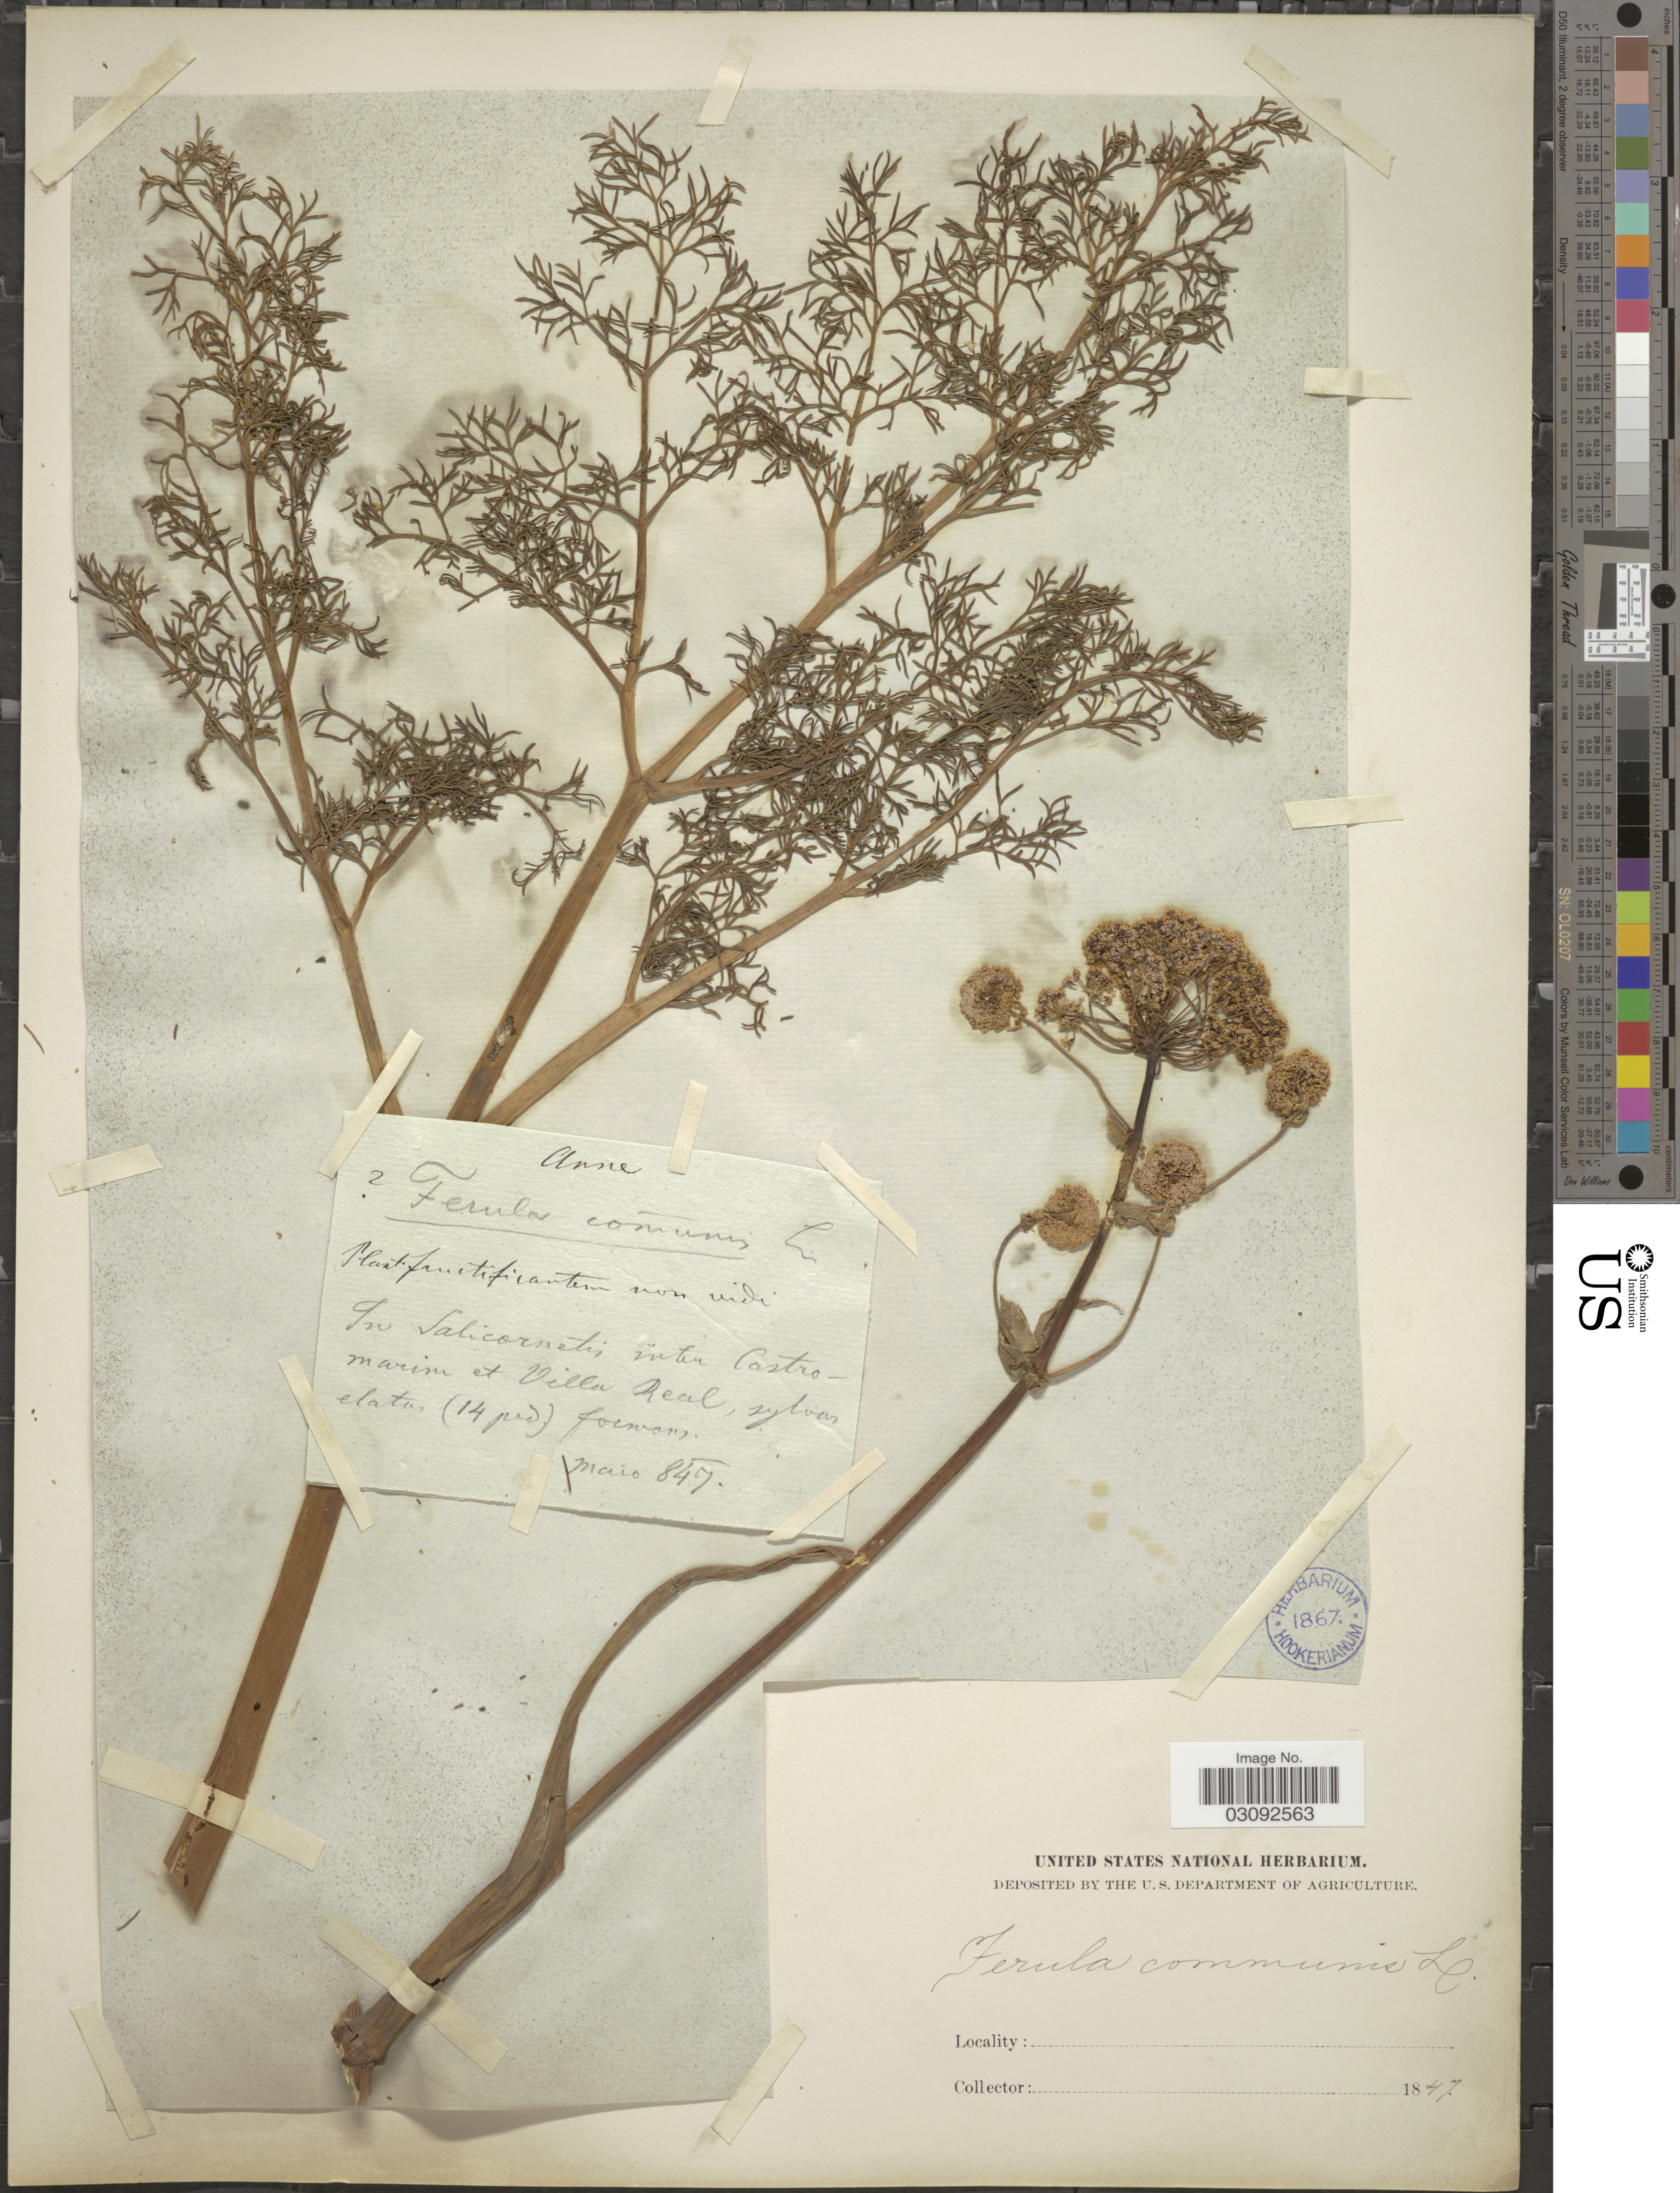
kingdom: Plantae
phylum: Tracheophyta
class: Magnoliopsida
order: Apiales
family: Apiaceae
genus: Ferula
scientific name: Ferula communis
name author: L.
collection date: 1847-05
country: Portugal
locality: In Salicornetis inter Castromarim et Villa Real.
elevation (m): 4